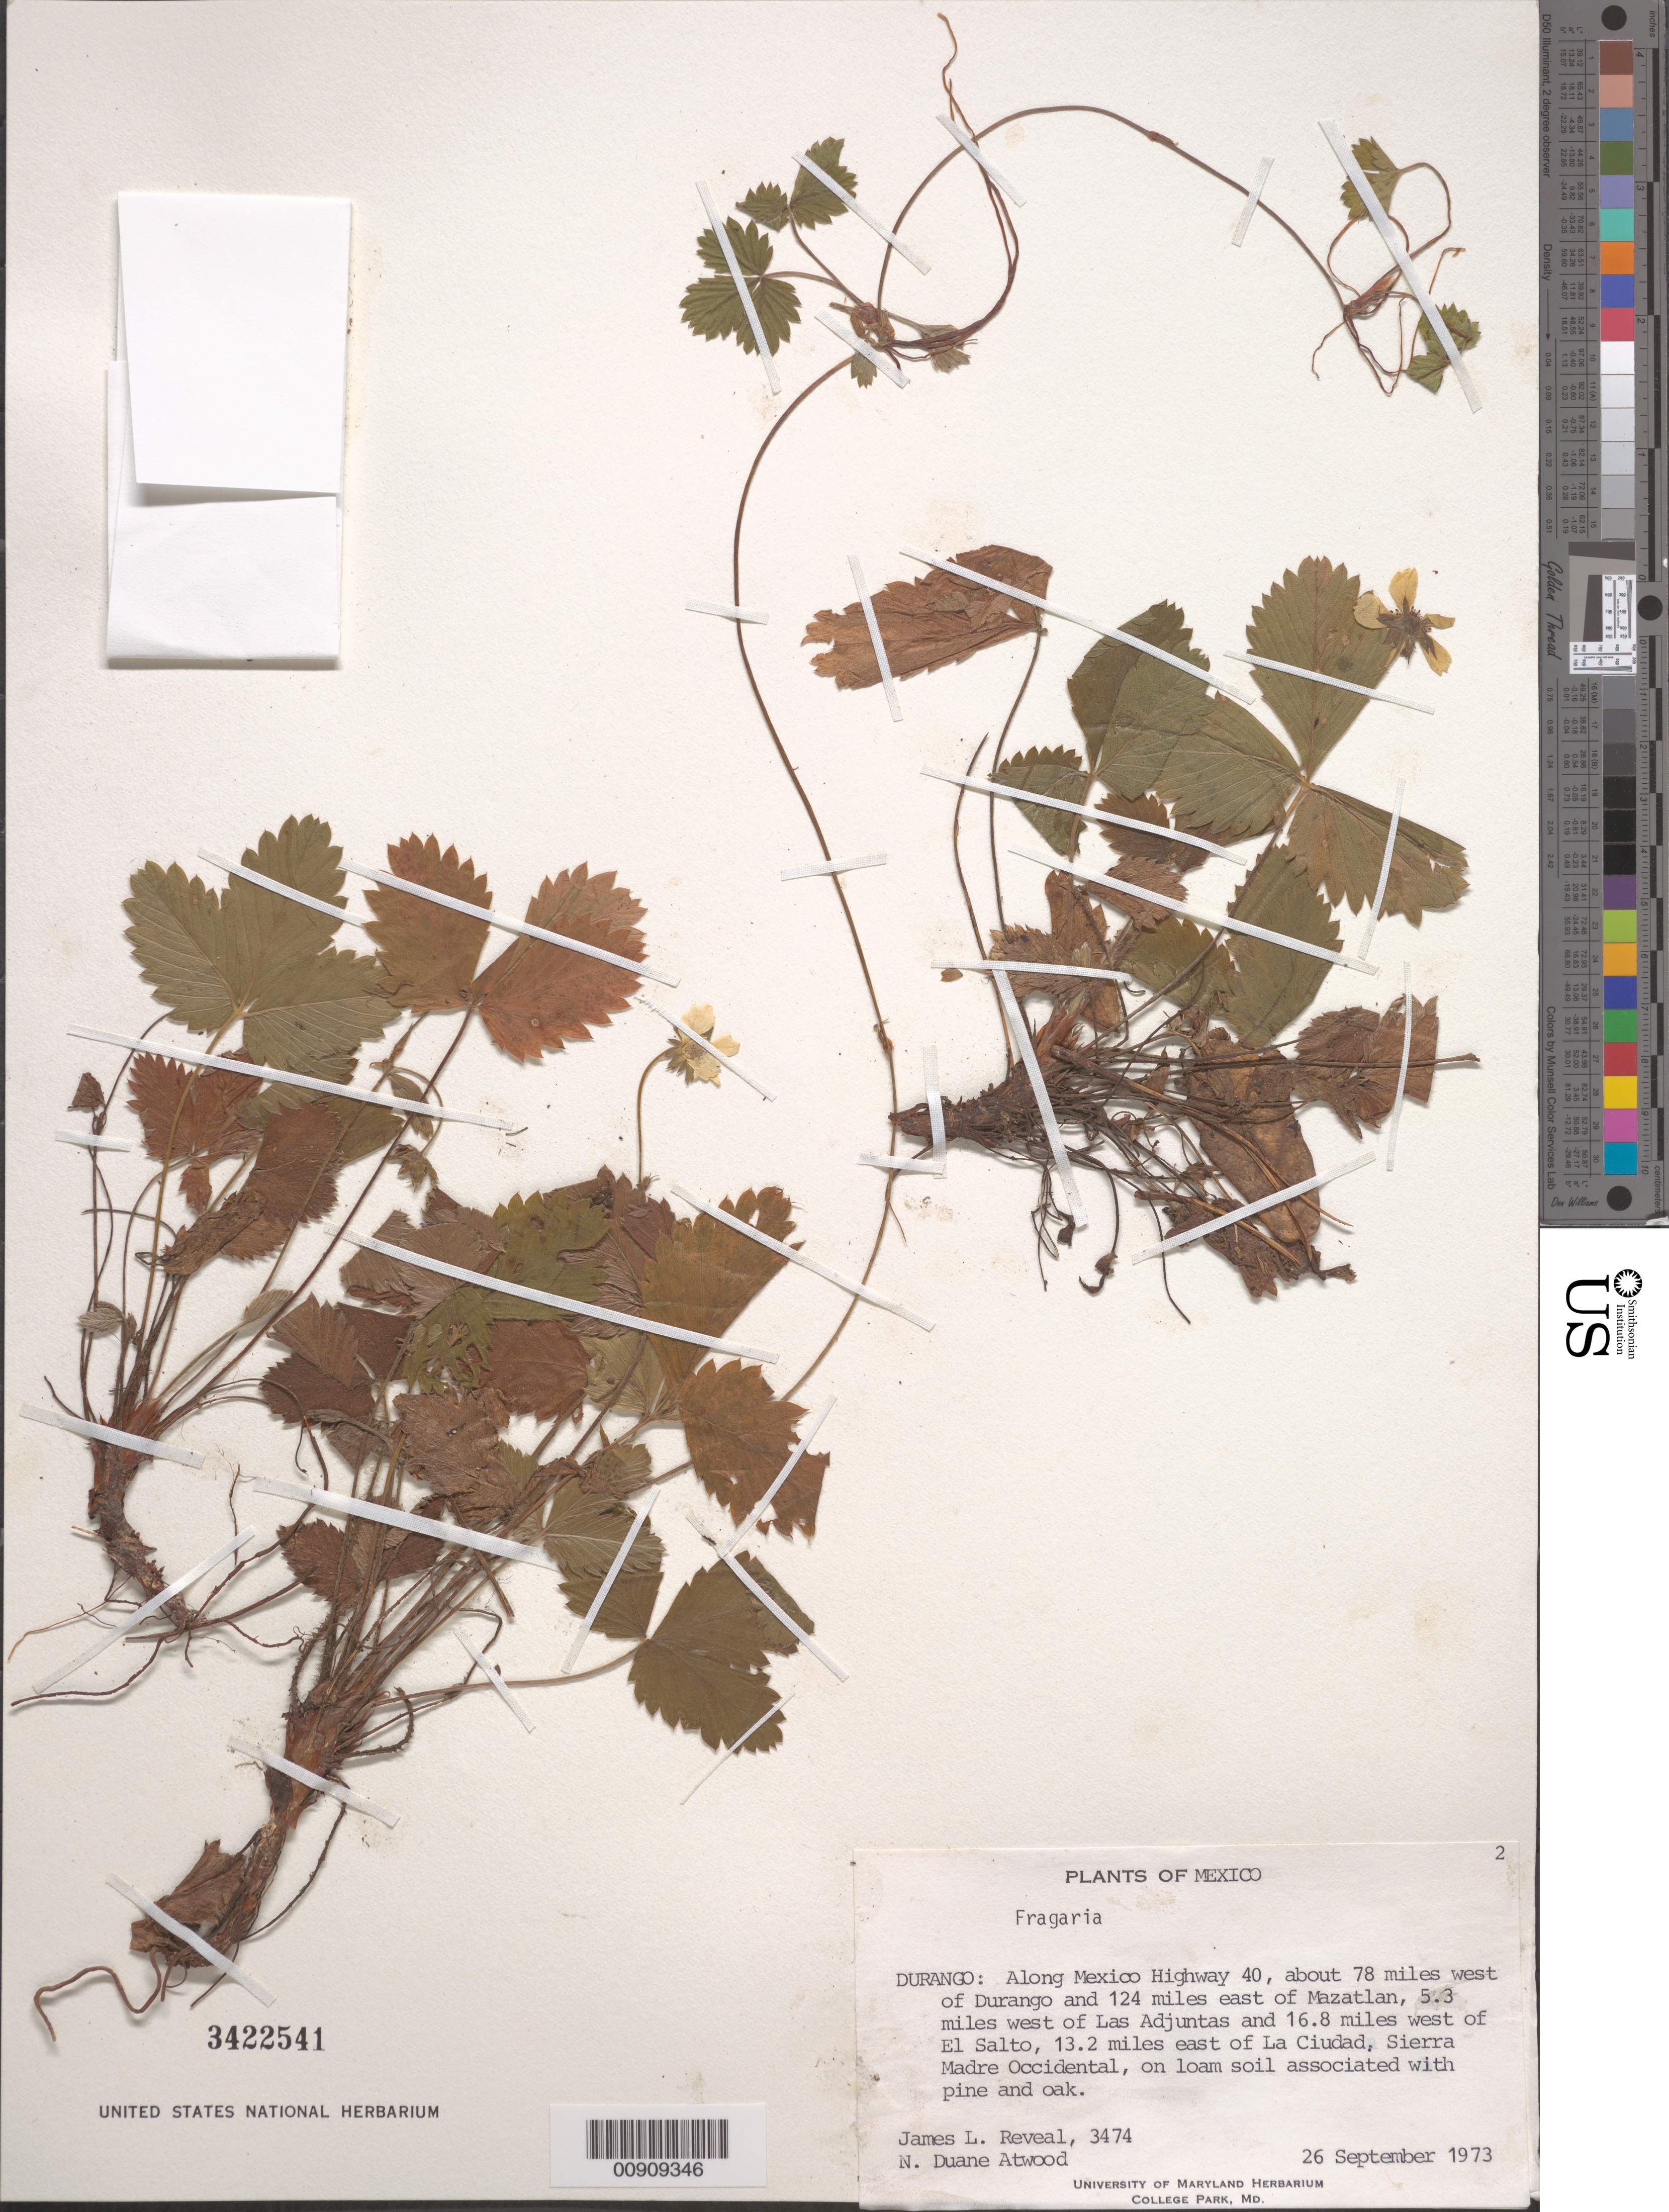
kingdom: Plantae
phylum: Tracheophyta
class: Magnoliopsida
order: Rosales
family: Rosaceae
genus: Fragaria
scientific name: Fragaria sp.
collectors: J. L. Reveal & N. D. Atwood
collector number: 3474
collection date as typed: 26 Sep 1973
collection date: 1973-09-26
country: Mexico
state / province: Durango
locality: Durango: Along Mexico Highway 40, about 78 miles W of Durango and 124 miles E of Mazatlan, 5.3 miles west of Las Adjuntas and 16.8 miles west of El Salto, 13.2 miles east of La Ciudad, Sierra Madre Occidental.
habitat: On loam soil associated with pine and oak.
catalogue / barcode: US 3422541